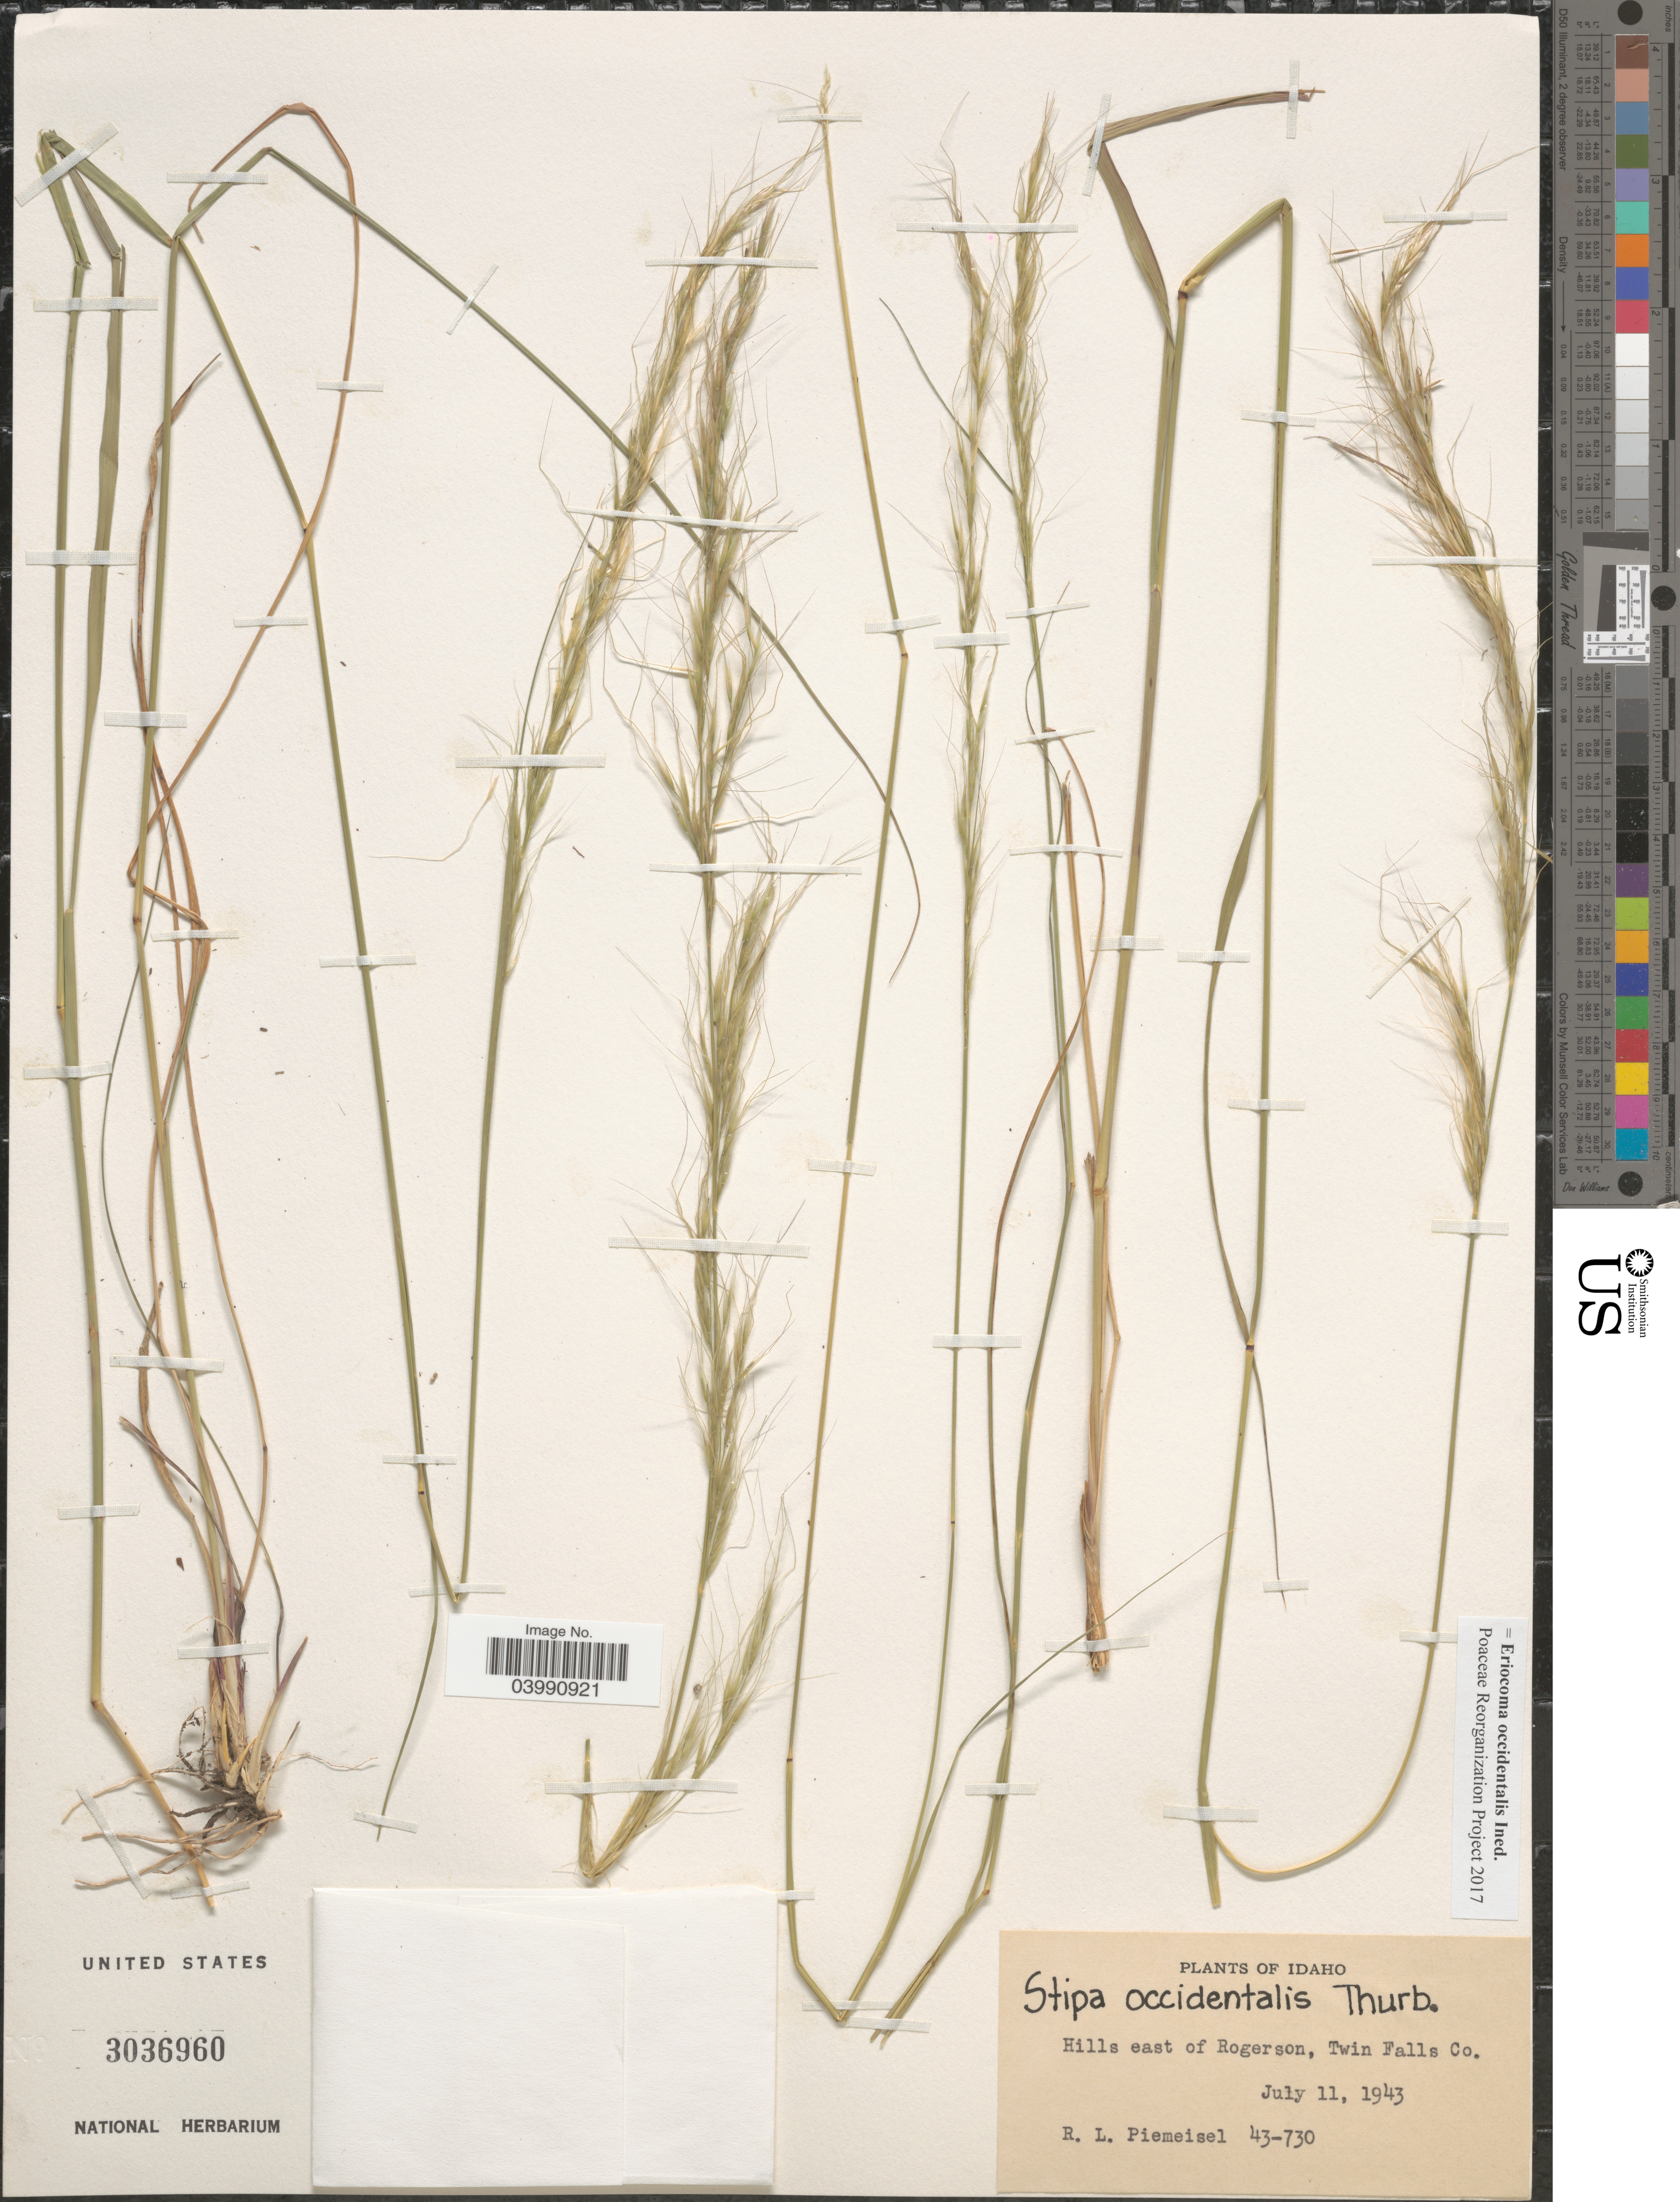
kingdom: Plantae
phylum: Tracheophyta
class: Liliopsida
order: Poales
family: Poaceae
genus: Eriocoma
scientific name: Eriocoma occidentalis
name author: (Thurb. ex S. Watson) Romasch.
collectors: R. L. Piemeisel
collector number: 43-730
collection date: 1943-07-11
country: United States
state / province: Idaho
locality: Hills east of Rogerson, Twin Falls Co.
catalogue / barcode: US 3036960